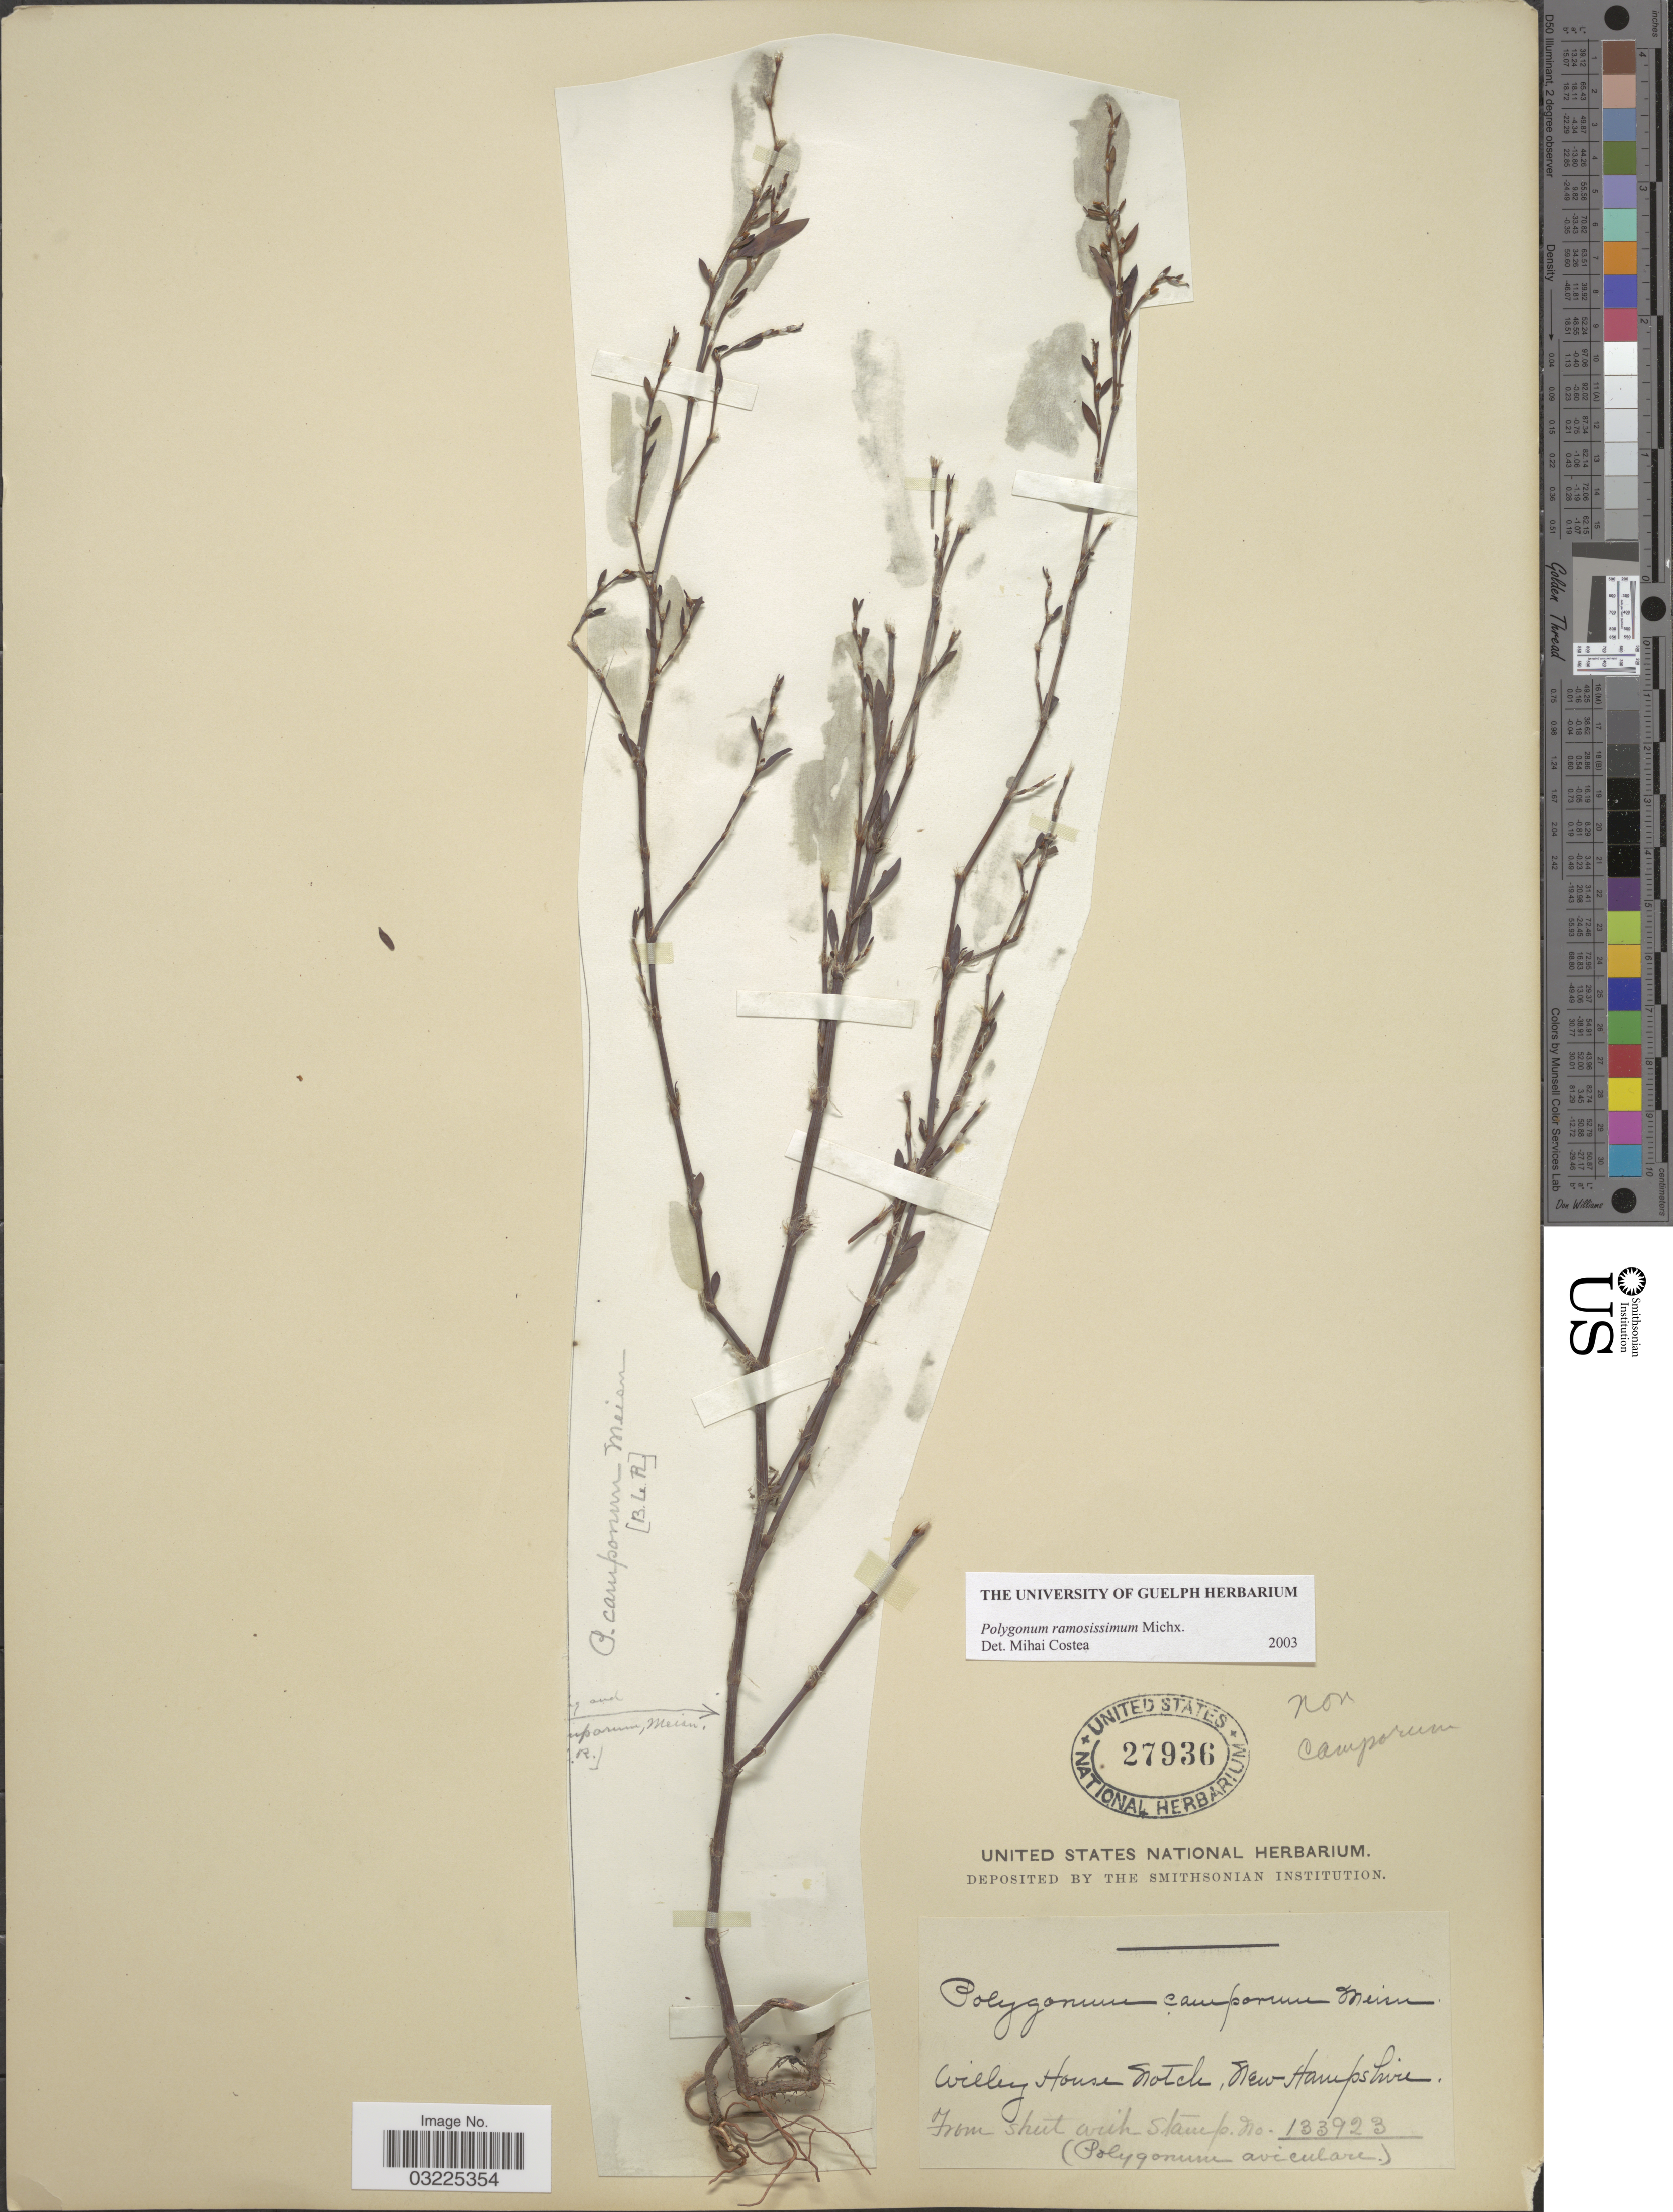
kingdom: Plantae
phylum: Tracheophyta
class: Magnoliopsida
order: Caryophyllales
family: Polygonaceae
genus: Polygonum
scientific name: Polygonum ramosissimum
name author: Michx.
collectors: ex herb. United States National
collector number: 133923?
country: United States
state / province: New Hampshire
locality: Willey House Notch.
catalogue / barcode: US 27936